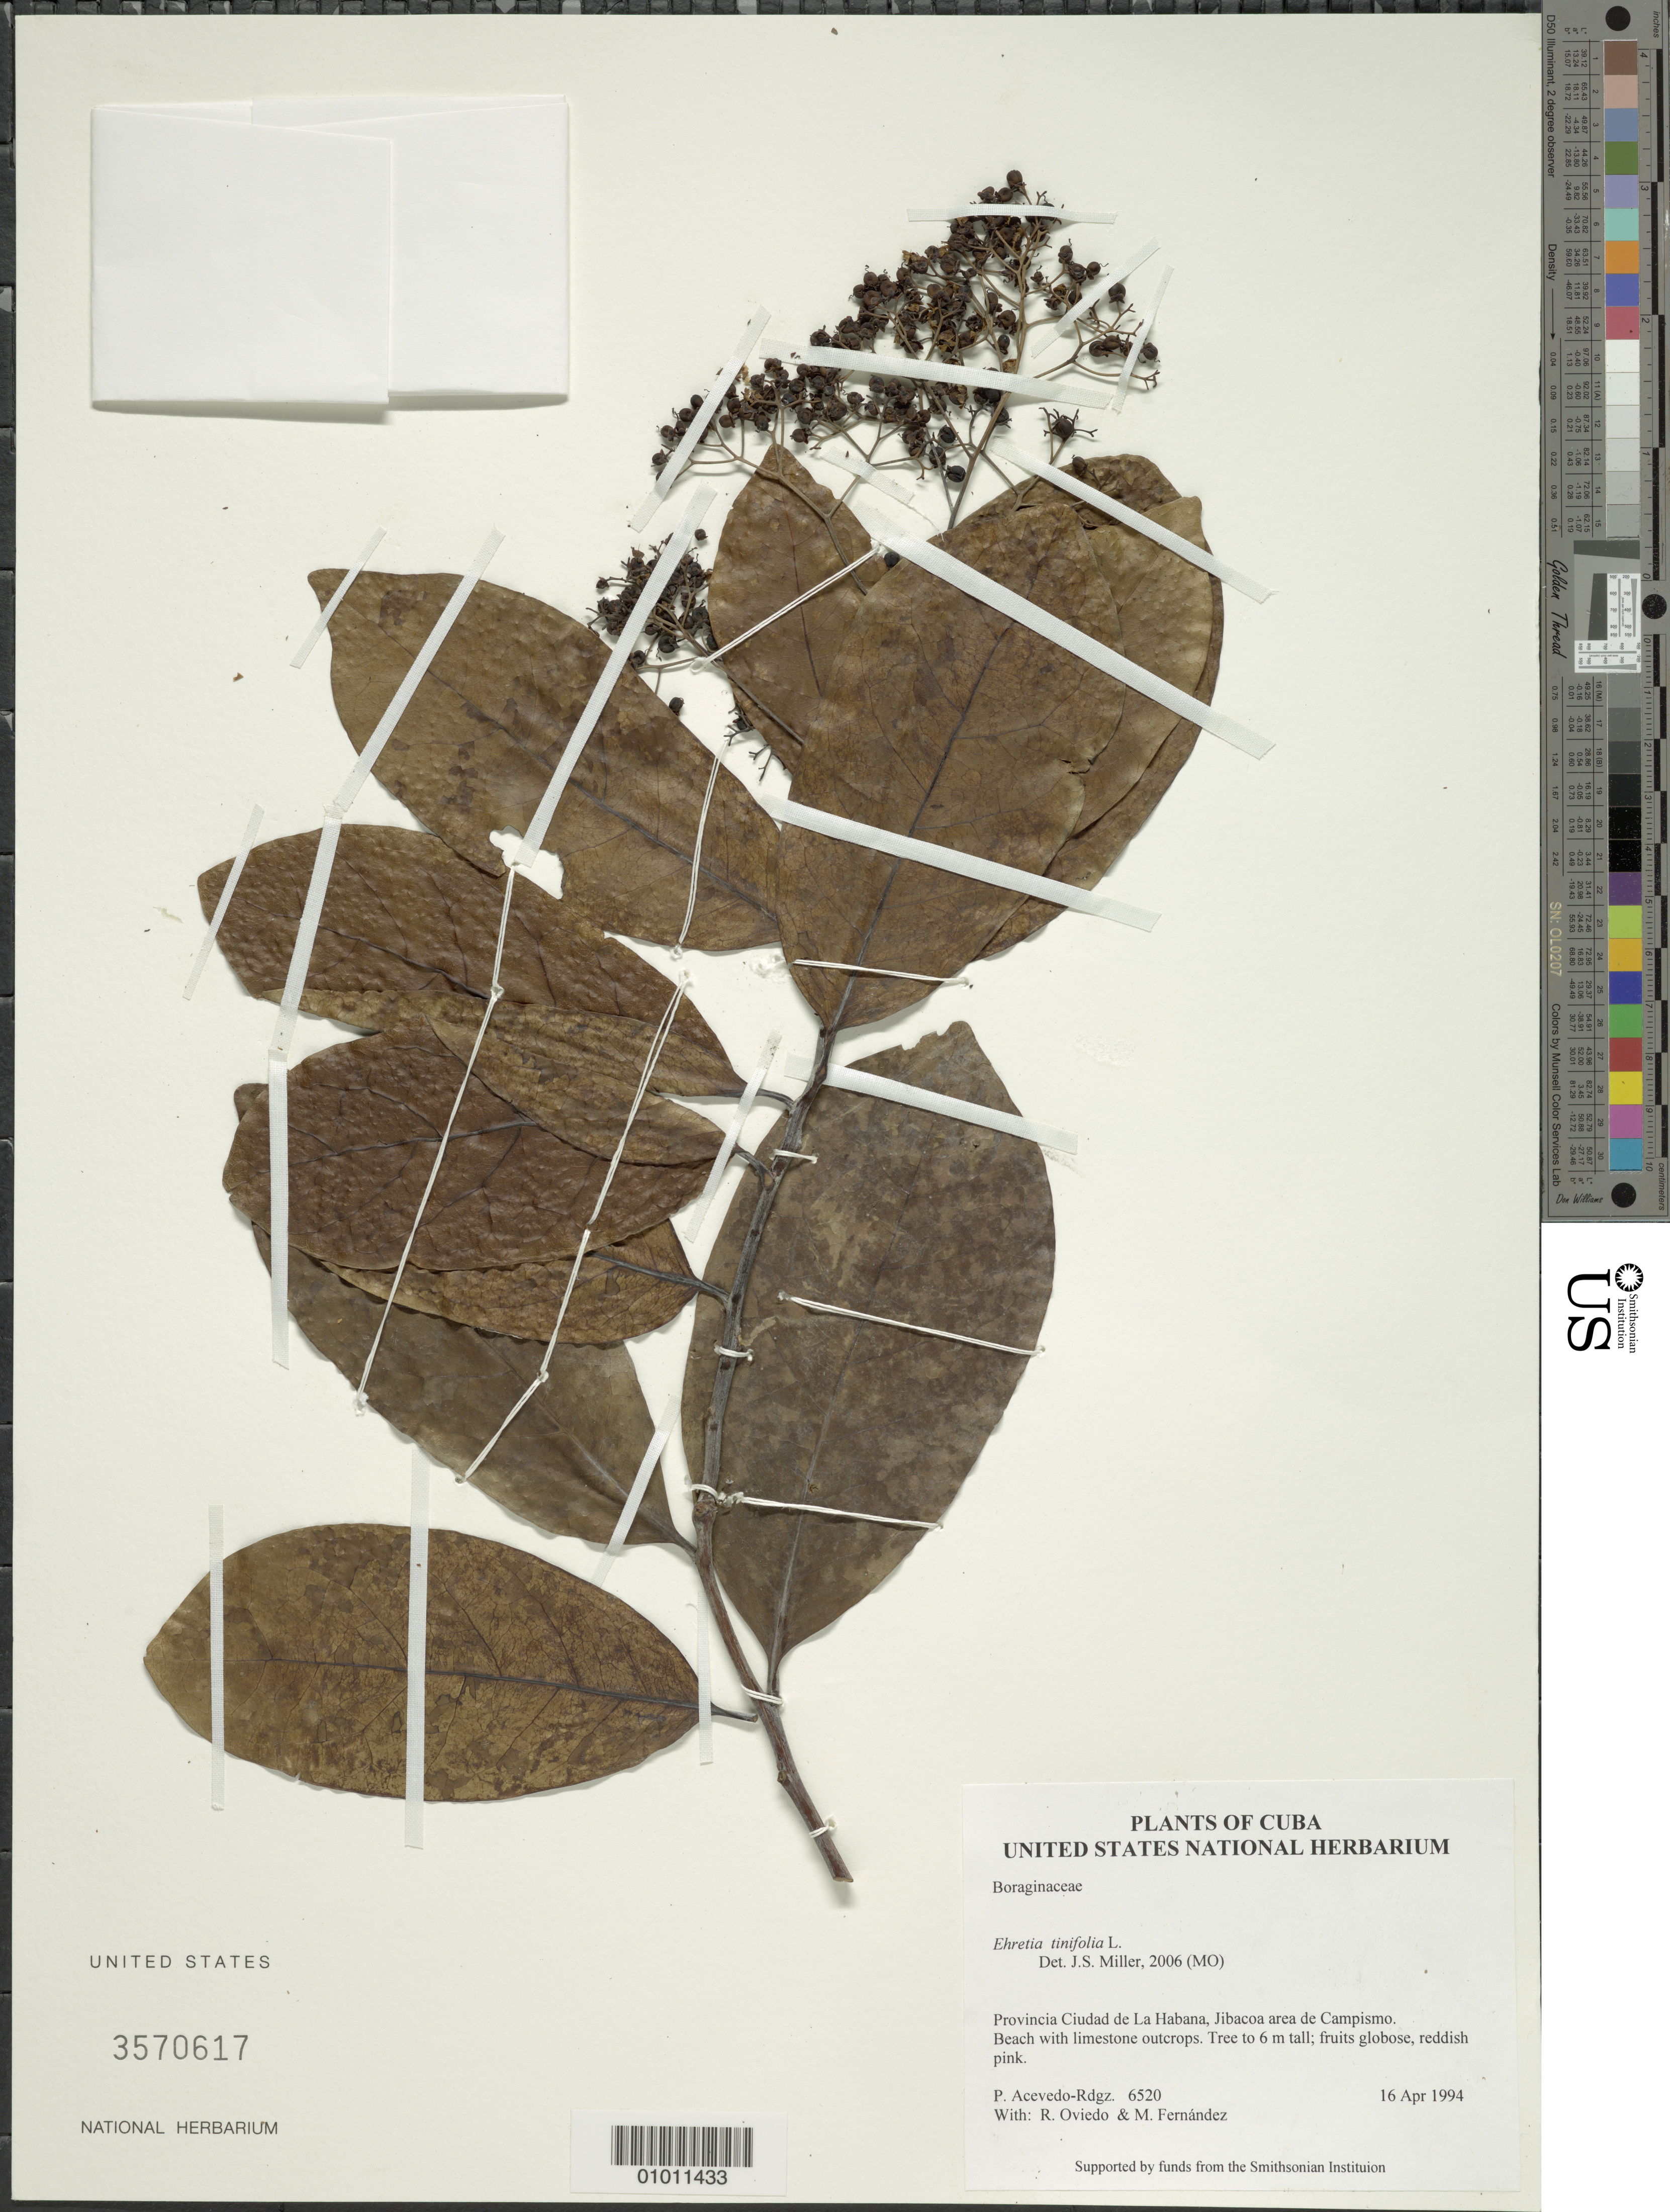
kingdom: Plantae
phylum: Tracheophyta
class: Magnoliopsida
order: Boraginales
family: Ehretiaceae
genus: Ehretia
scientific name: Ehretia tinifolia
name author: L.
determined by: Miller, James S., (MO), Missouri Botanical Garden (UNITED STATES)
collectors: P. Acevedo-Rodr., R. Oviedo & M. Fernández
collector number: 6520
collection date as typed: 16 Apr 1994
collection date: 1994-04-16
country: Cuba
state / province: Mayabeque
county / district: Municipio Santa Cruz del Norte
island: Cuba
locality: Jibacoa area de Campismo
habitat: Beach with limestone outcrops.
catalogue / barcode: US 3570617